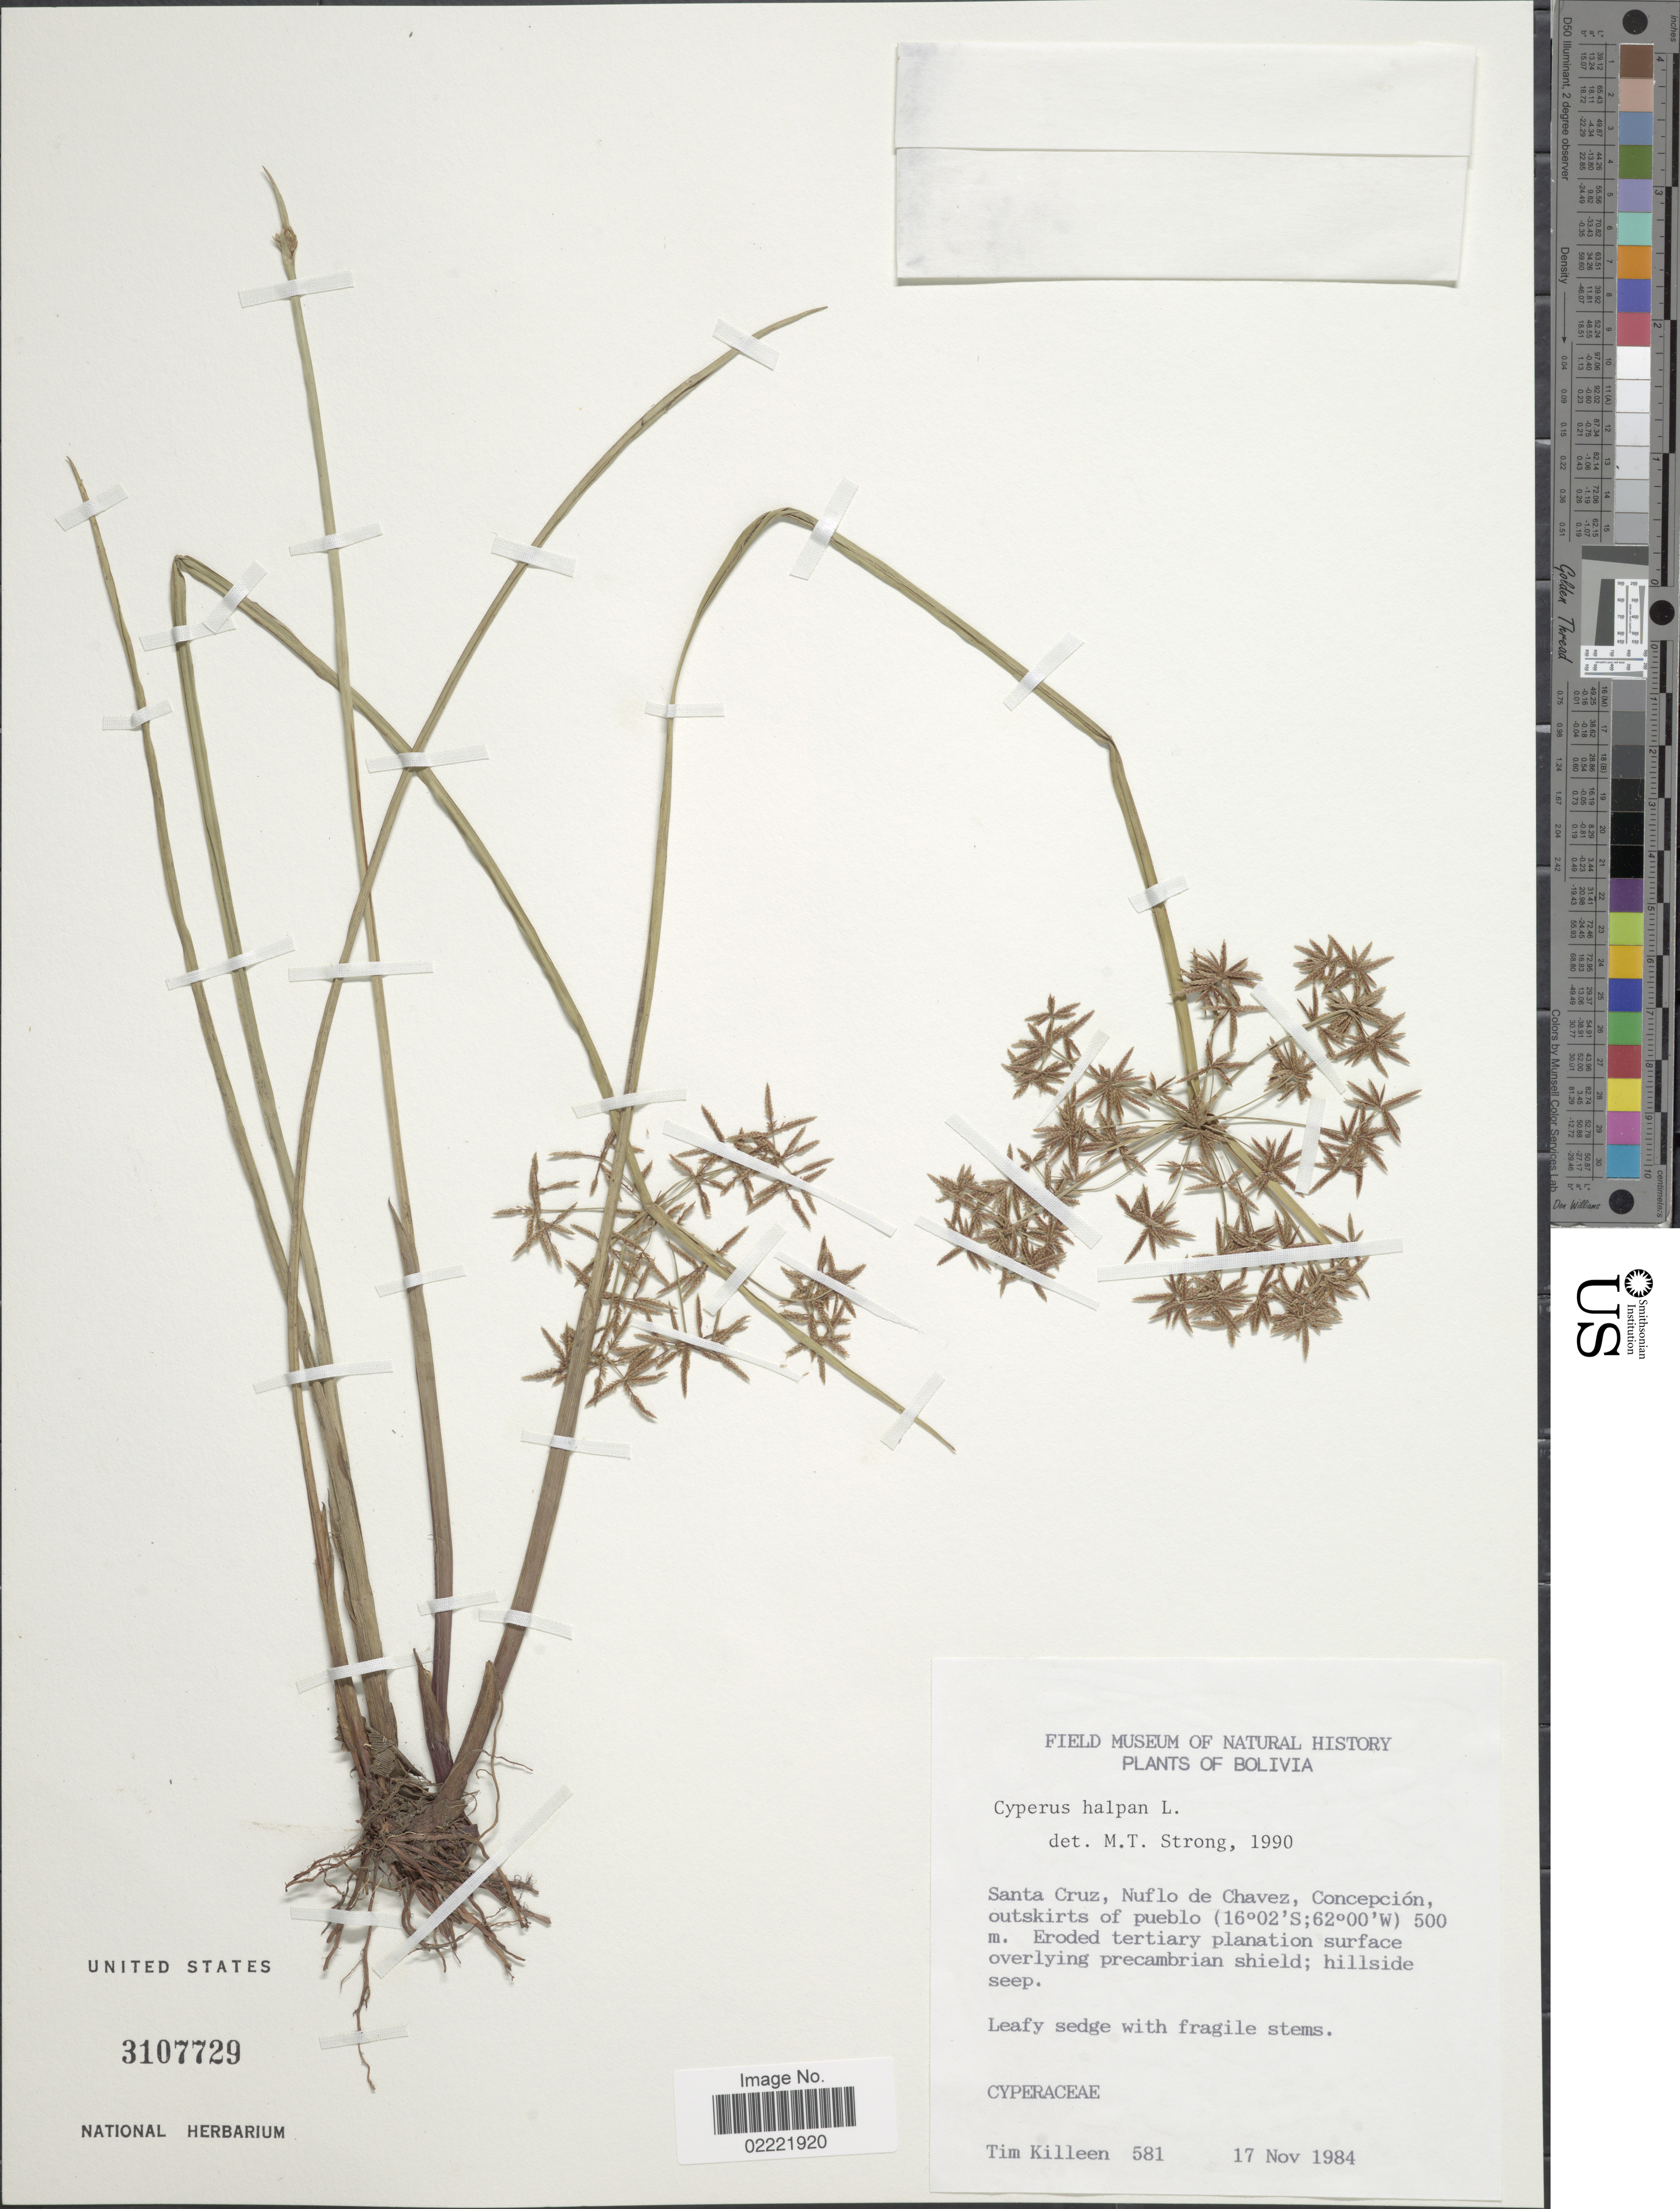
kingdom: Plantae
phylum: Tracheophyta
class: Liliopsida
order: Poales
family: Cyperaceae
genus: Cyperus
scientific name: Cyperus haspan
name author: L.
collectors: T. J. Killeen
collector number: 581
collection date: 1984-11-17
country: Bolivia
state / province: Santa Cruz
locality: Nuflo de Chavez, Concepcion, outskirts of pueblo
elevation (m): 500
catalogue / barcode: US 3107729